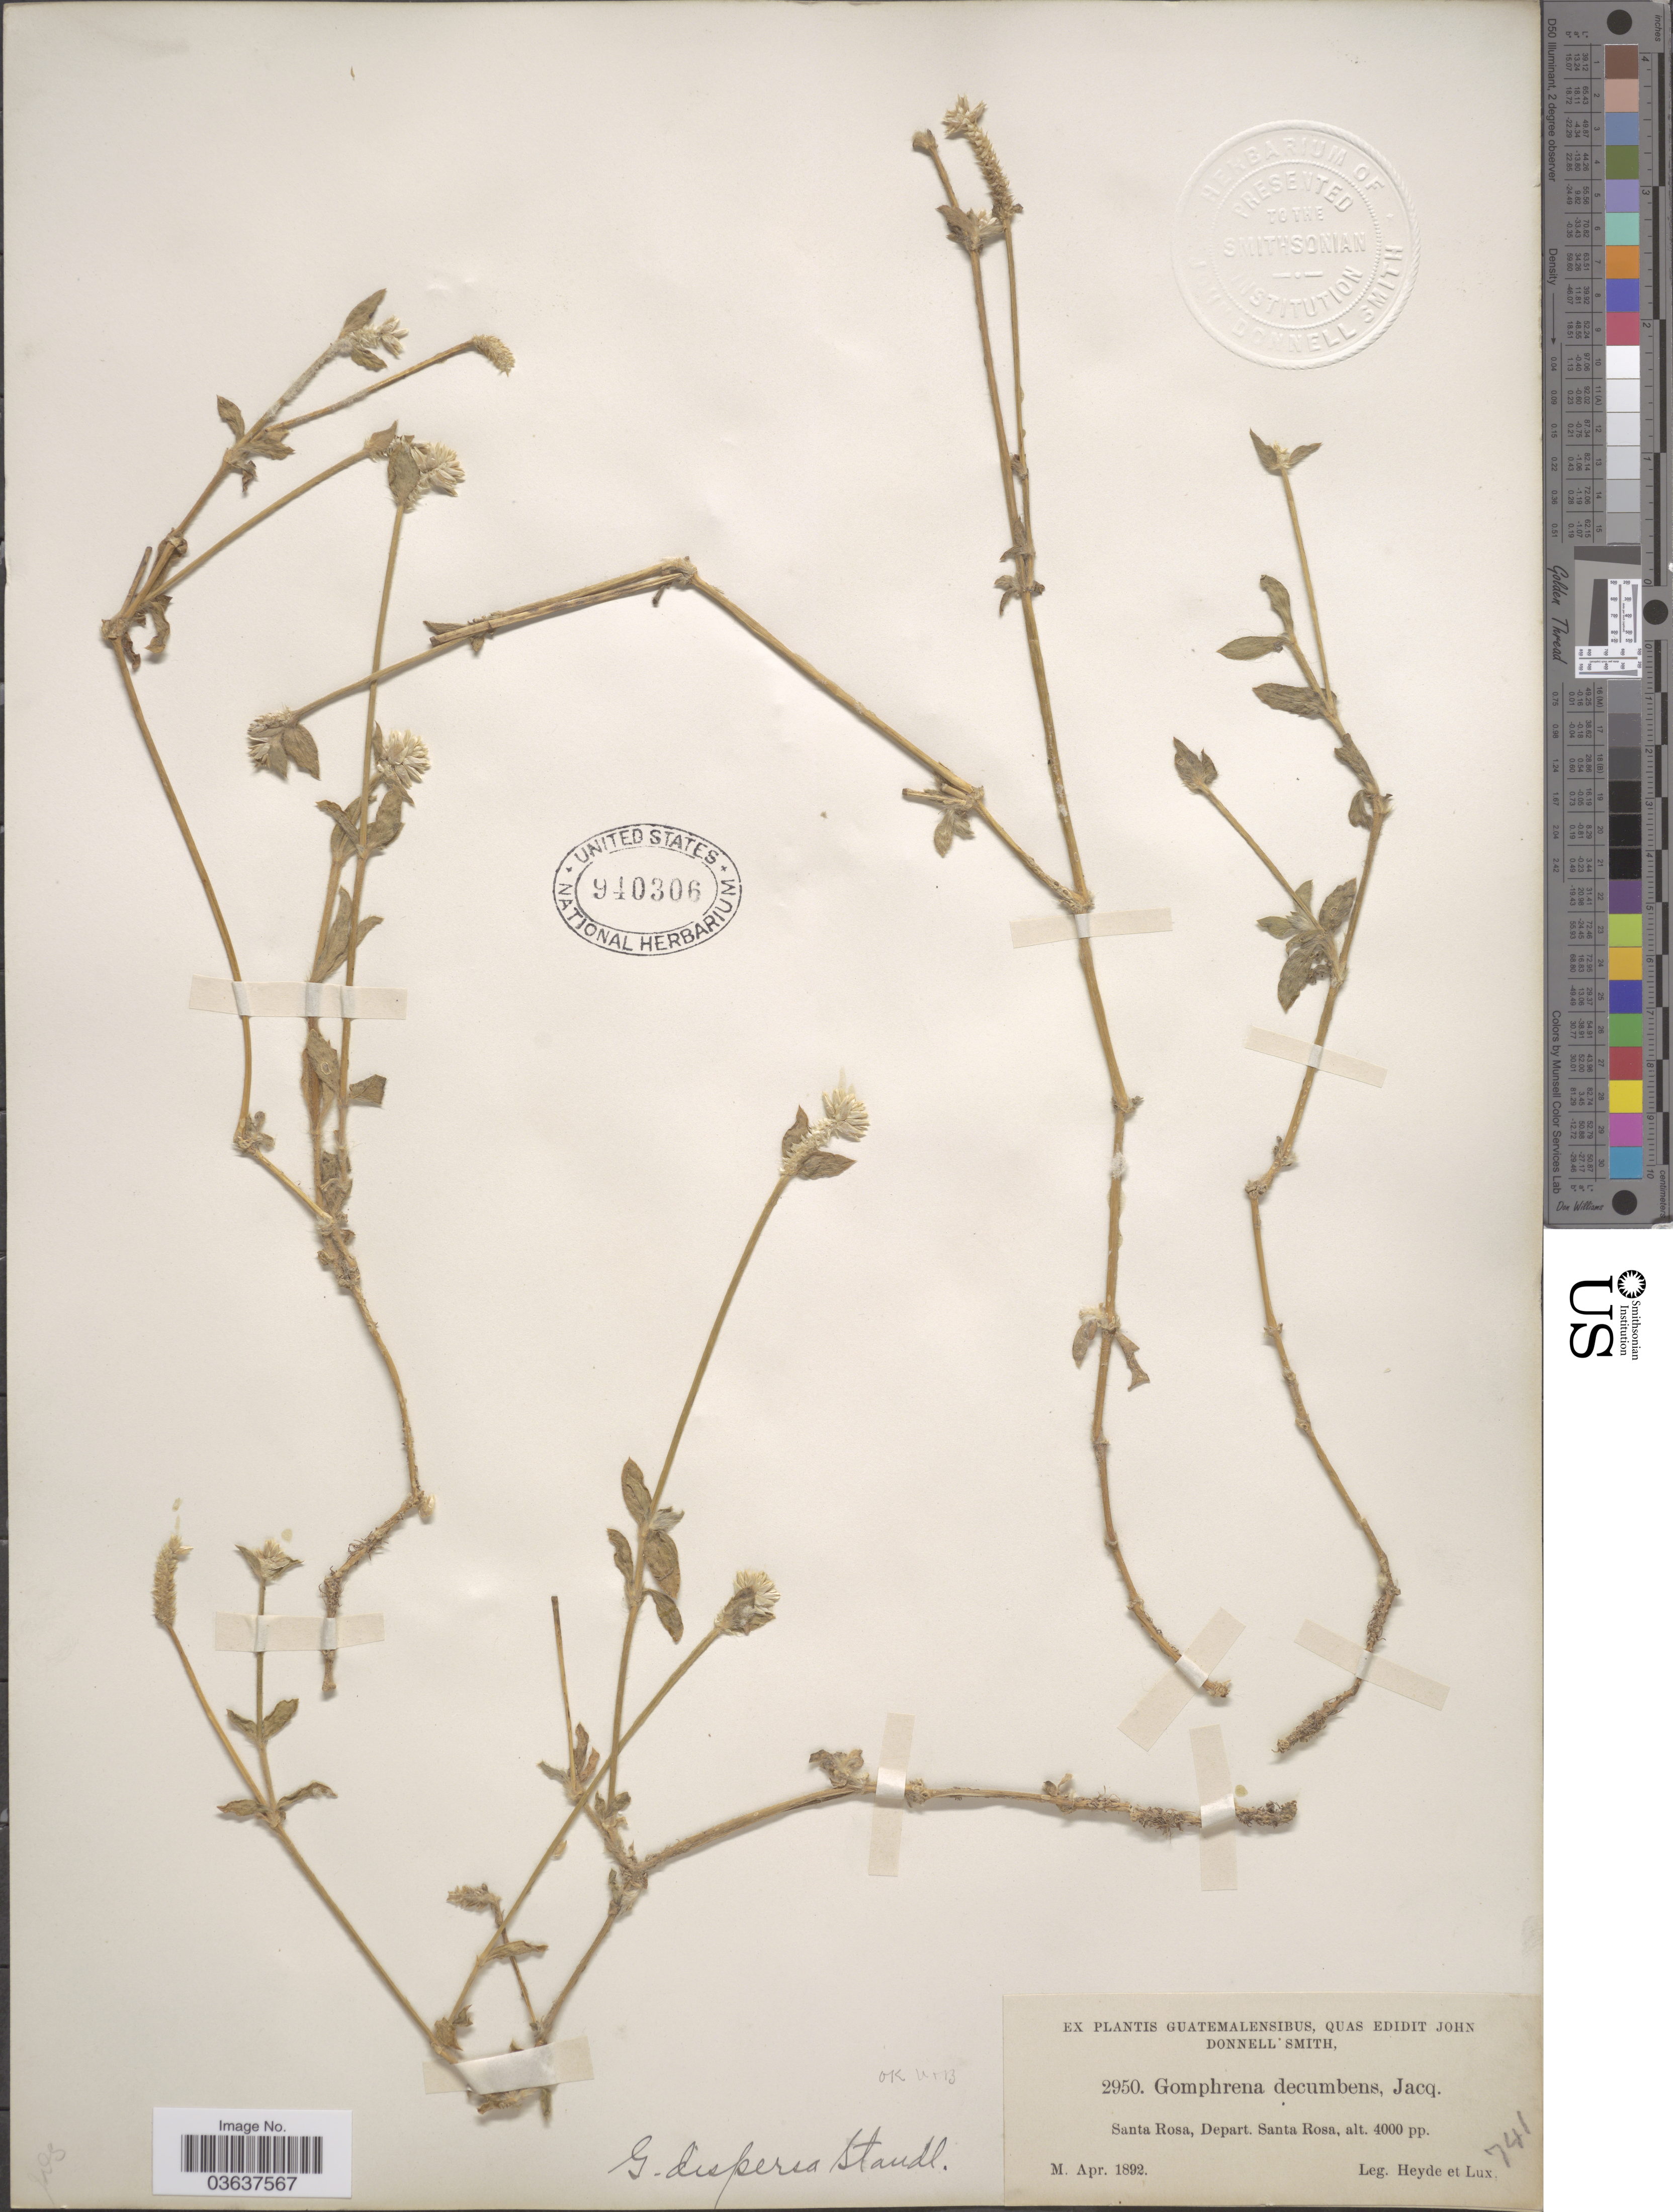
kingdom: Plantae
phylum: Tracheophyta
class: Magnoliopsida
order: Caryophyllales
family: Amaranthaceae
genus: Gomphrena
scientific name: Gomphrena dispersa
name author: Standl.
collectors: Heyde & Lux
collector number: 2950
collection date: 1892-04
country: Guatemala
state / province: Santa Rosa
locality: Santa Rosa, Depart. Santa Rosa.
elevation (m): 1219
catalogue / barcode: US 940306